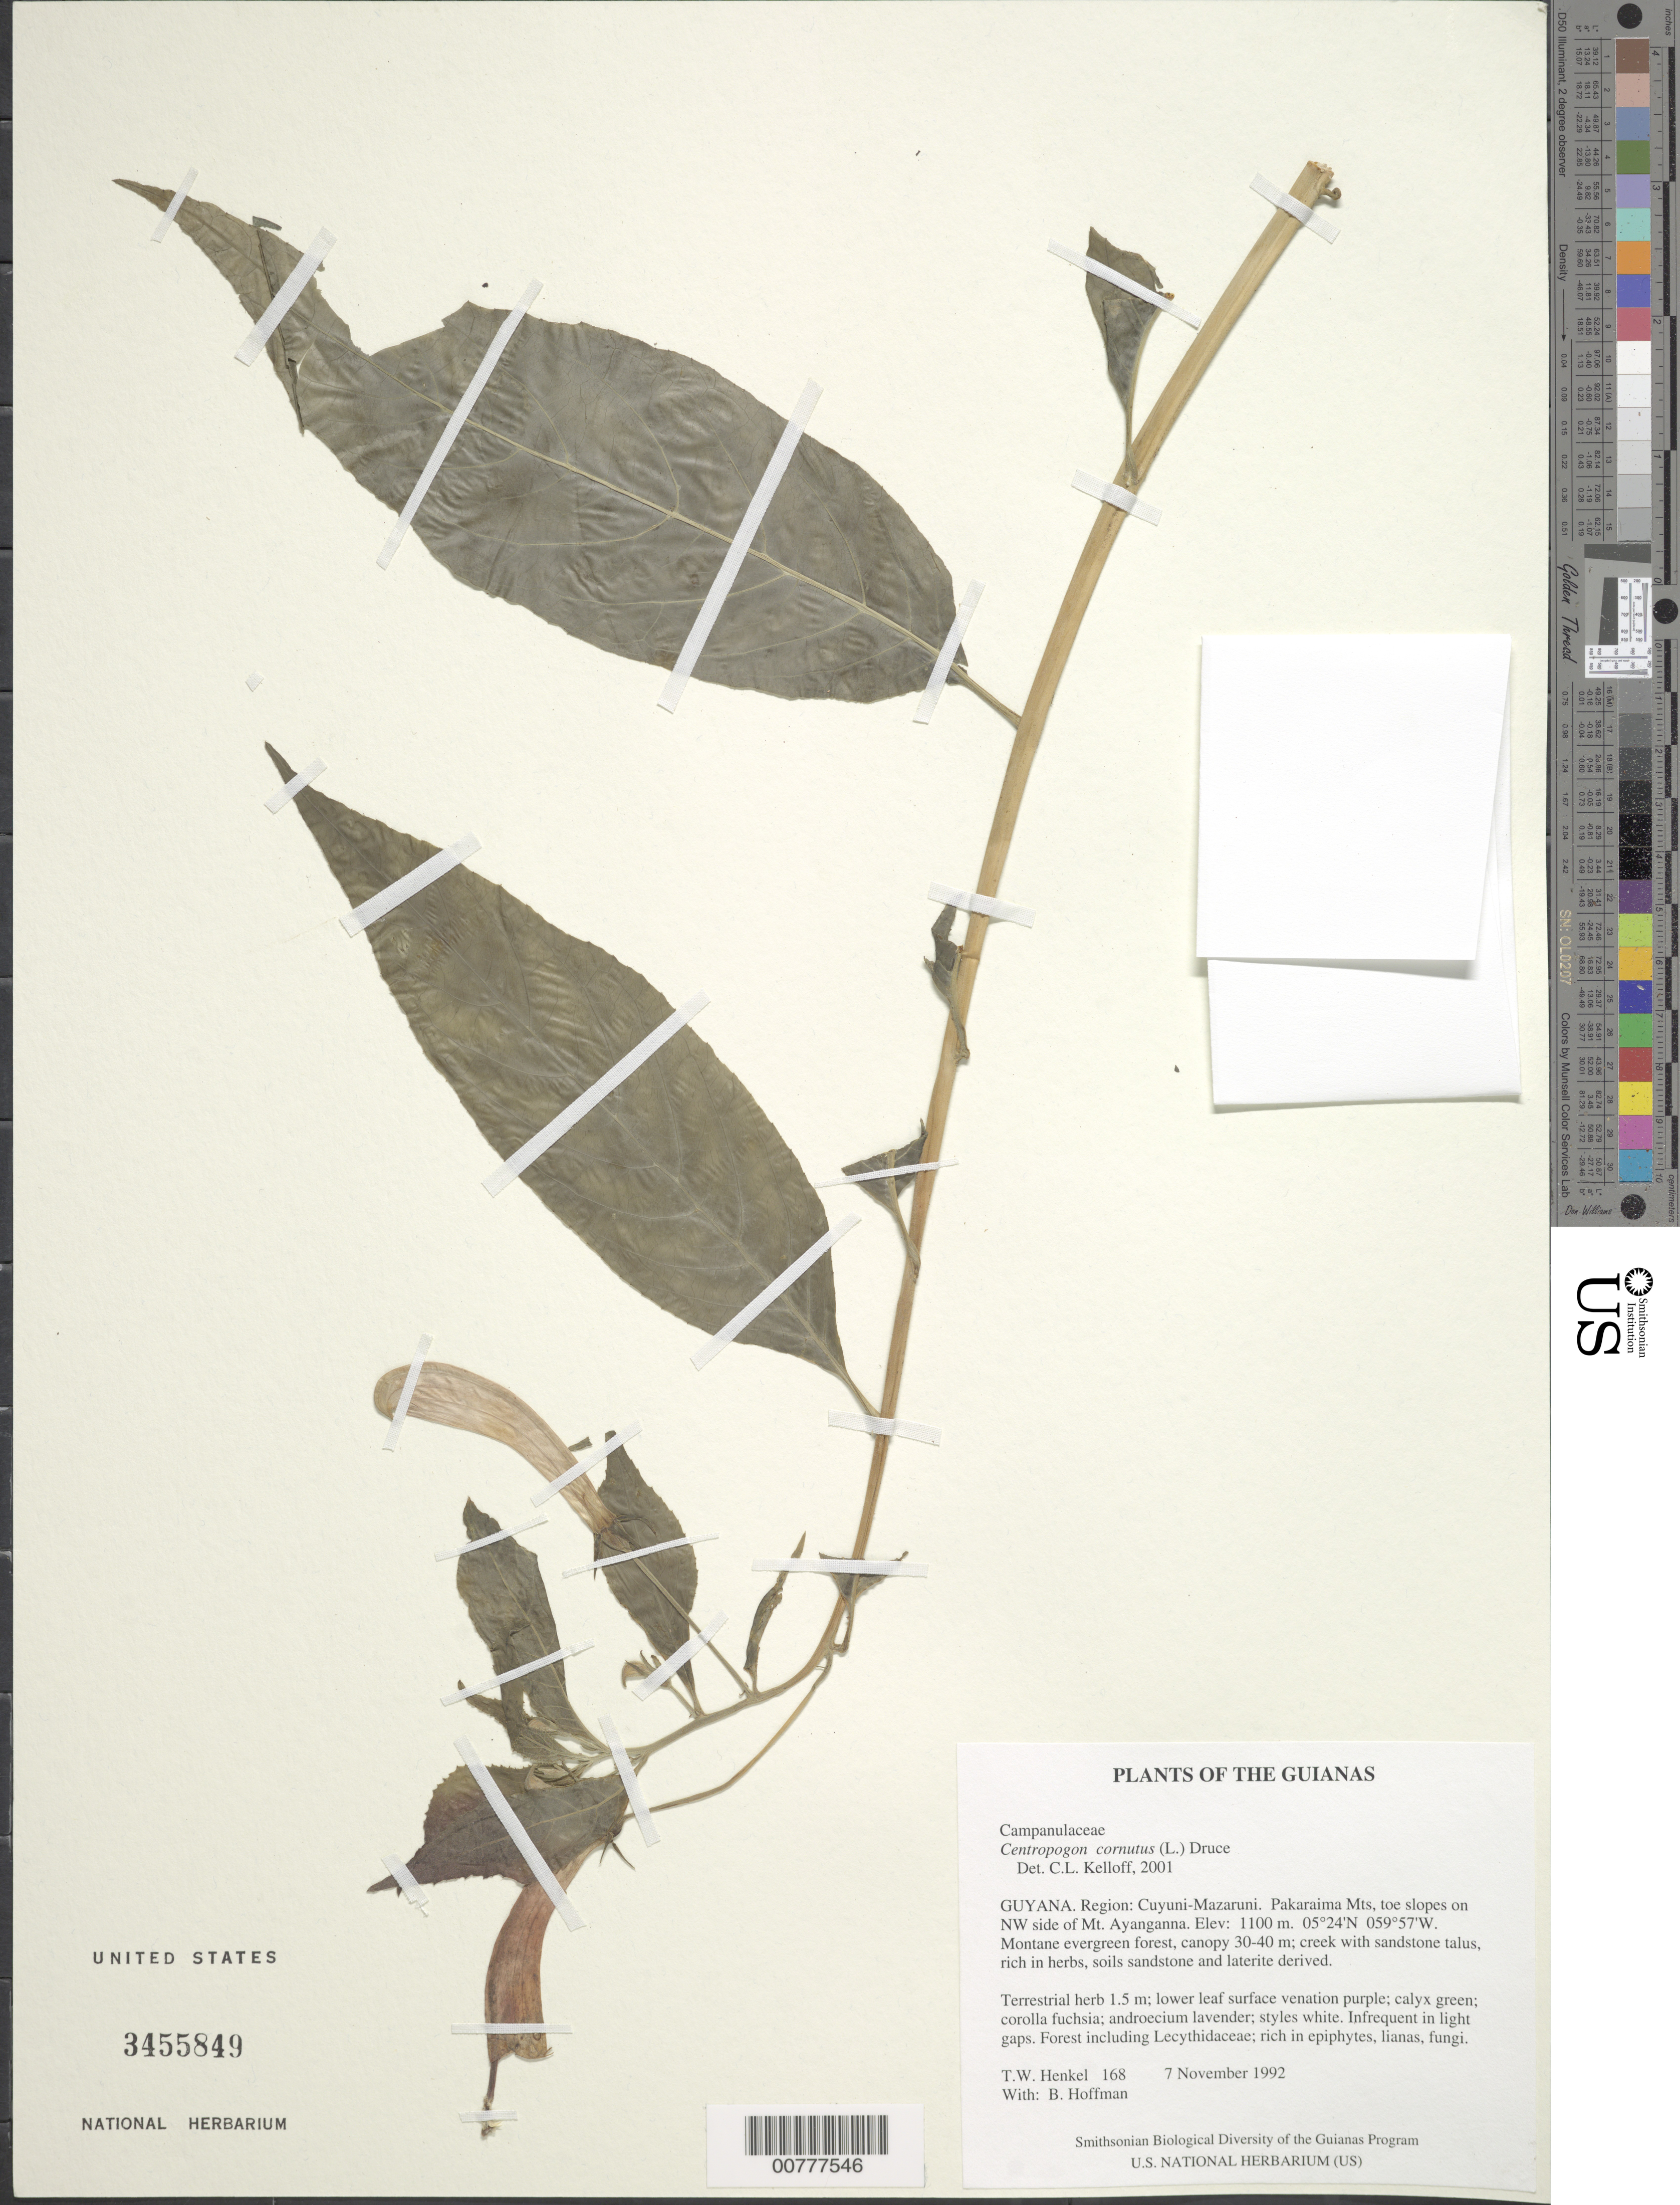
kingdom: Plantae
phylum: Tracheophyta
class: Magnoliopsida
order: Asterales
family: Campanulaceae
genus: Centropogon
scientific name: Centropogon cornutus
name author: (L.) Druce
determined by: Kelloff, Carol L., (US), Smithsonian Institution - National Museum of Natural History (UNITED STATES)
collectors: T. Henkel & B. Hoffman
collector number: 168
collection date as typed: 7 November 1992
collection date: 1992-11-07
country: Guyana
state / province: Cuyuni-Mazaruni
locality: Pakaraima Mts, toe slopes on NW side of Mt. Ayanganna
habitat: Montane evergreen forest, canopy 30-40 m; creek with sandstone talus, rich in herbs, soils sandstone and laterite derived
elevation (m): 1100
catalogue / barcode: US 3455849